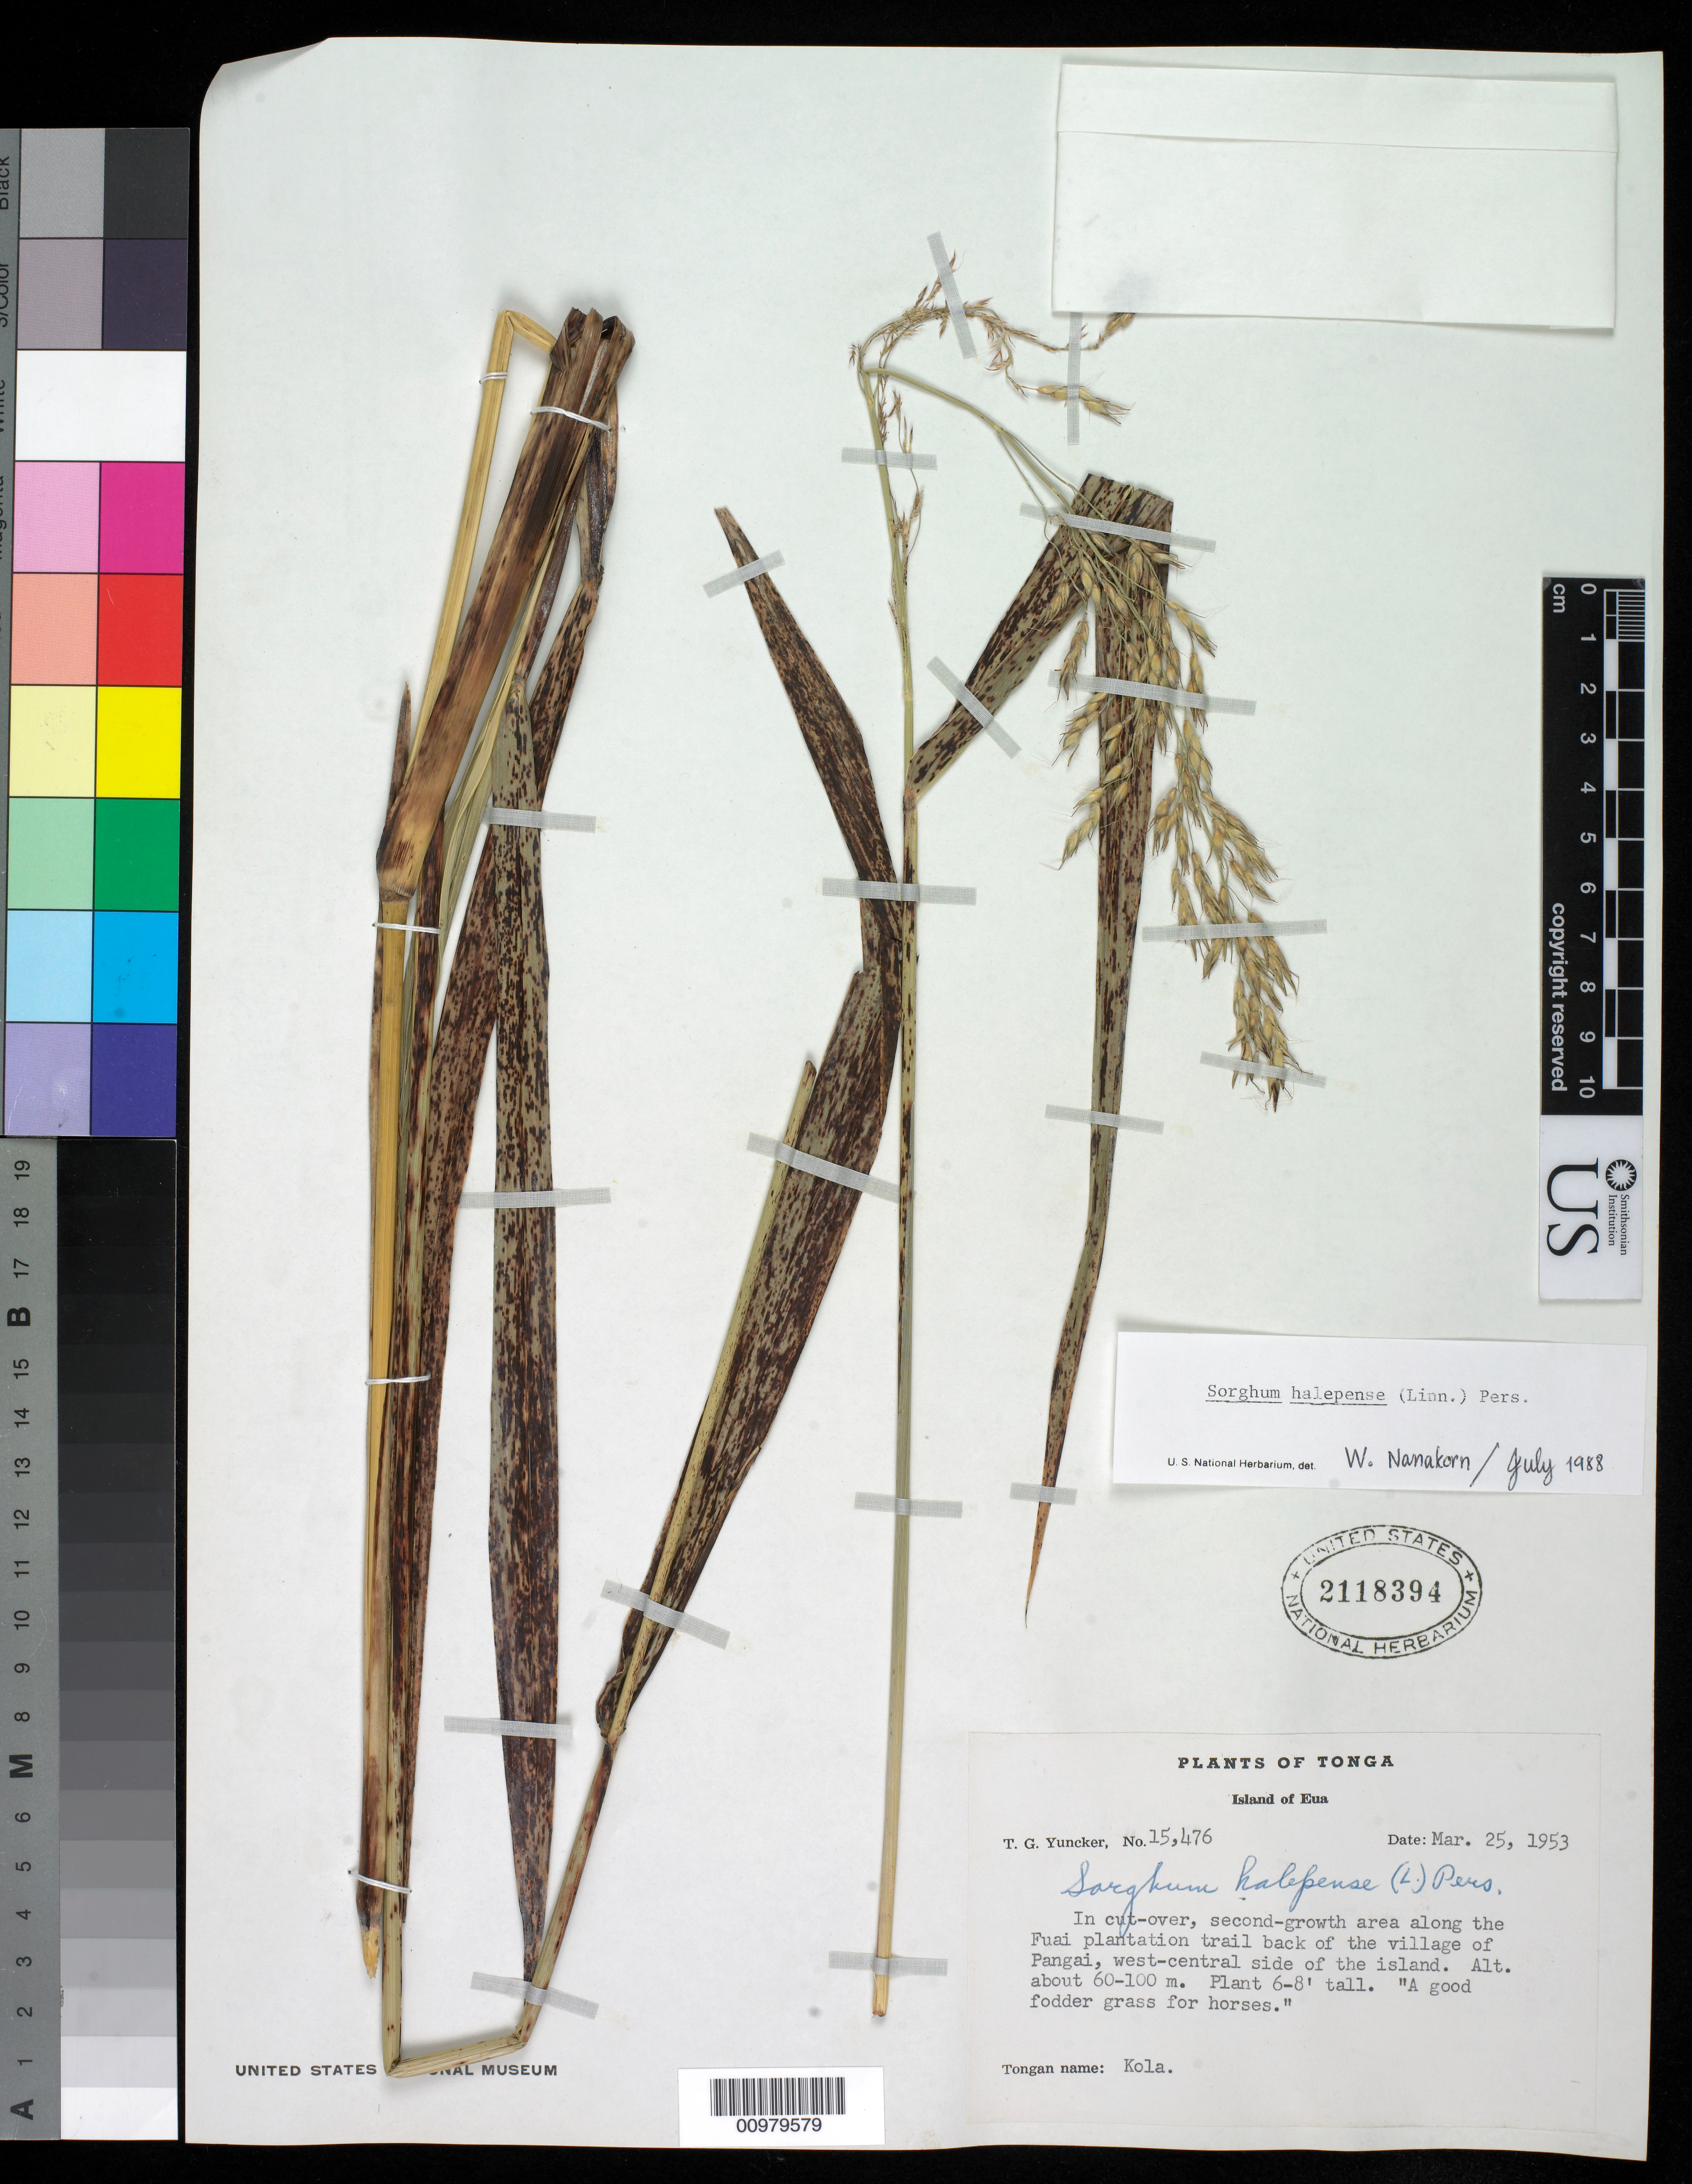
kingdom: Plantae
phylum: Tracheophyta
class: Liliopsida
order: Poales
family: Poaceae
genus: Sorghum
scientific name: Sorghum halepense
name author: (L.) Pers.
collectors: T. G. Yuncker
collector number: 15476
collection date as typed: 25 Mar 1953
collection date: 1953-03-25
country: Tonga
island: Eua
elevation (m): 60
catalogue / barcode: US 2118349